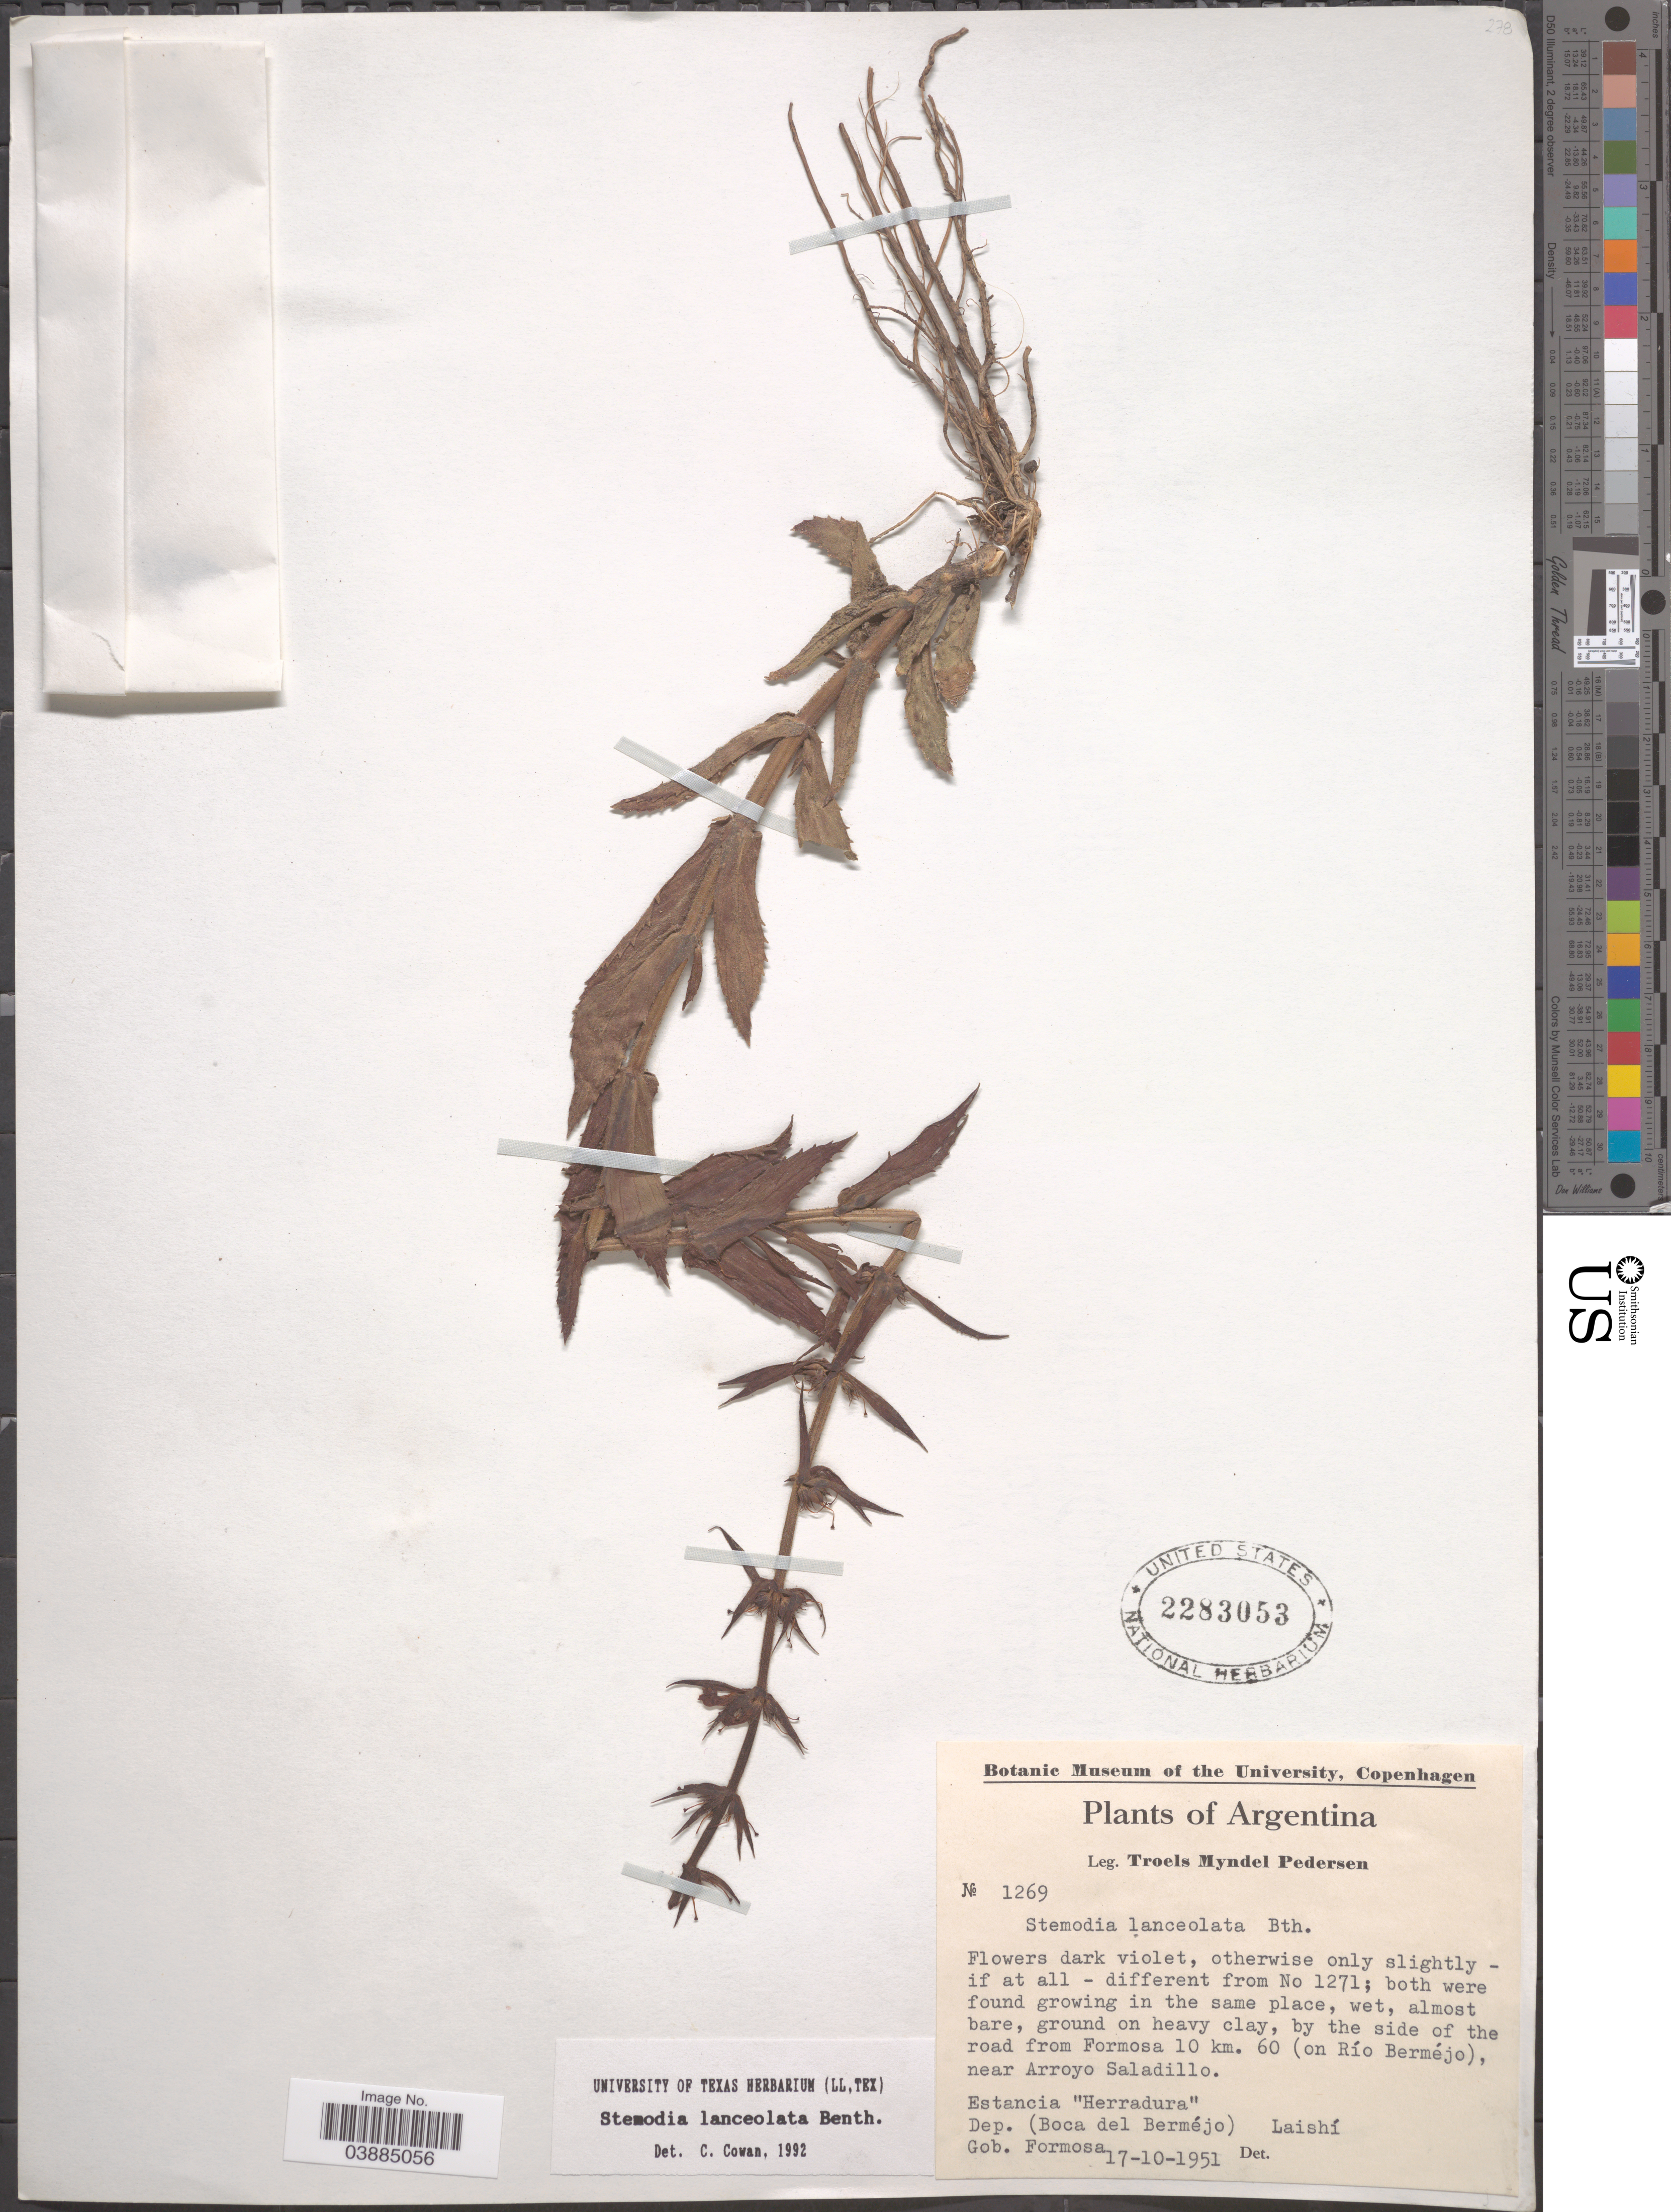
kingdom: Plantae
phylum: Tracheophyta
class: Magnoliopsida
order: Lamiales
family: Plantaginaceae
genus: Stemodia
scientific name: Stemodia lanceolata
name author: Benth.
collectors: T. Pederson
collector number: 1269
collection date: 1951-10-17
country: Argentina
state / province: Formosa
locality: By side of the road from Formosa 10 km. 60 (on Río Berméjo), near Arroyo Saladillo. Estancia "Herradura". Dep. (Boca del Berméjo). Laishí. Gob. Formosa.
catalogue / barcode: US 2283053